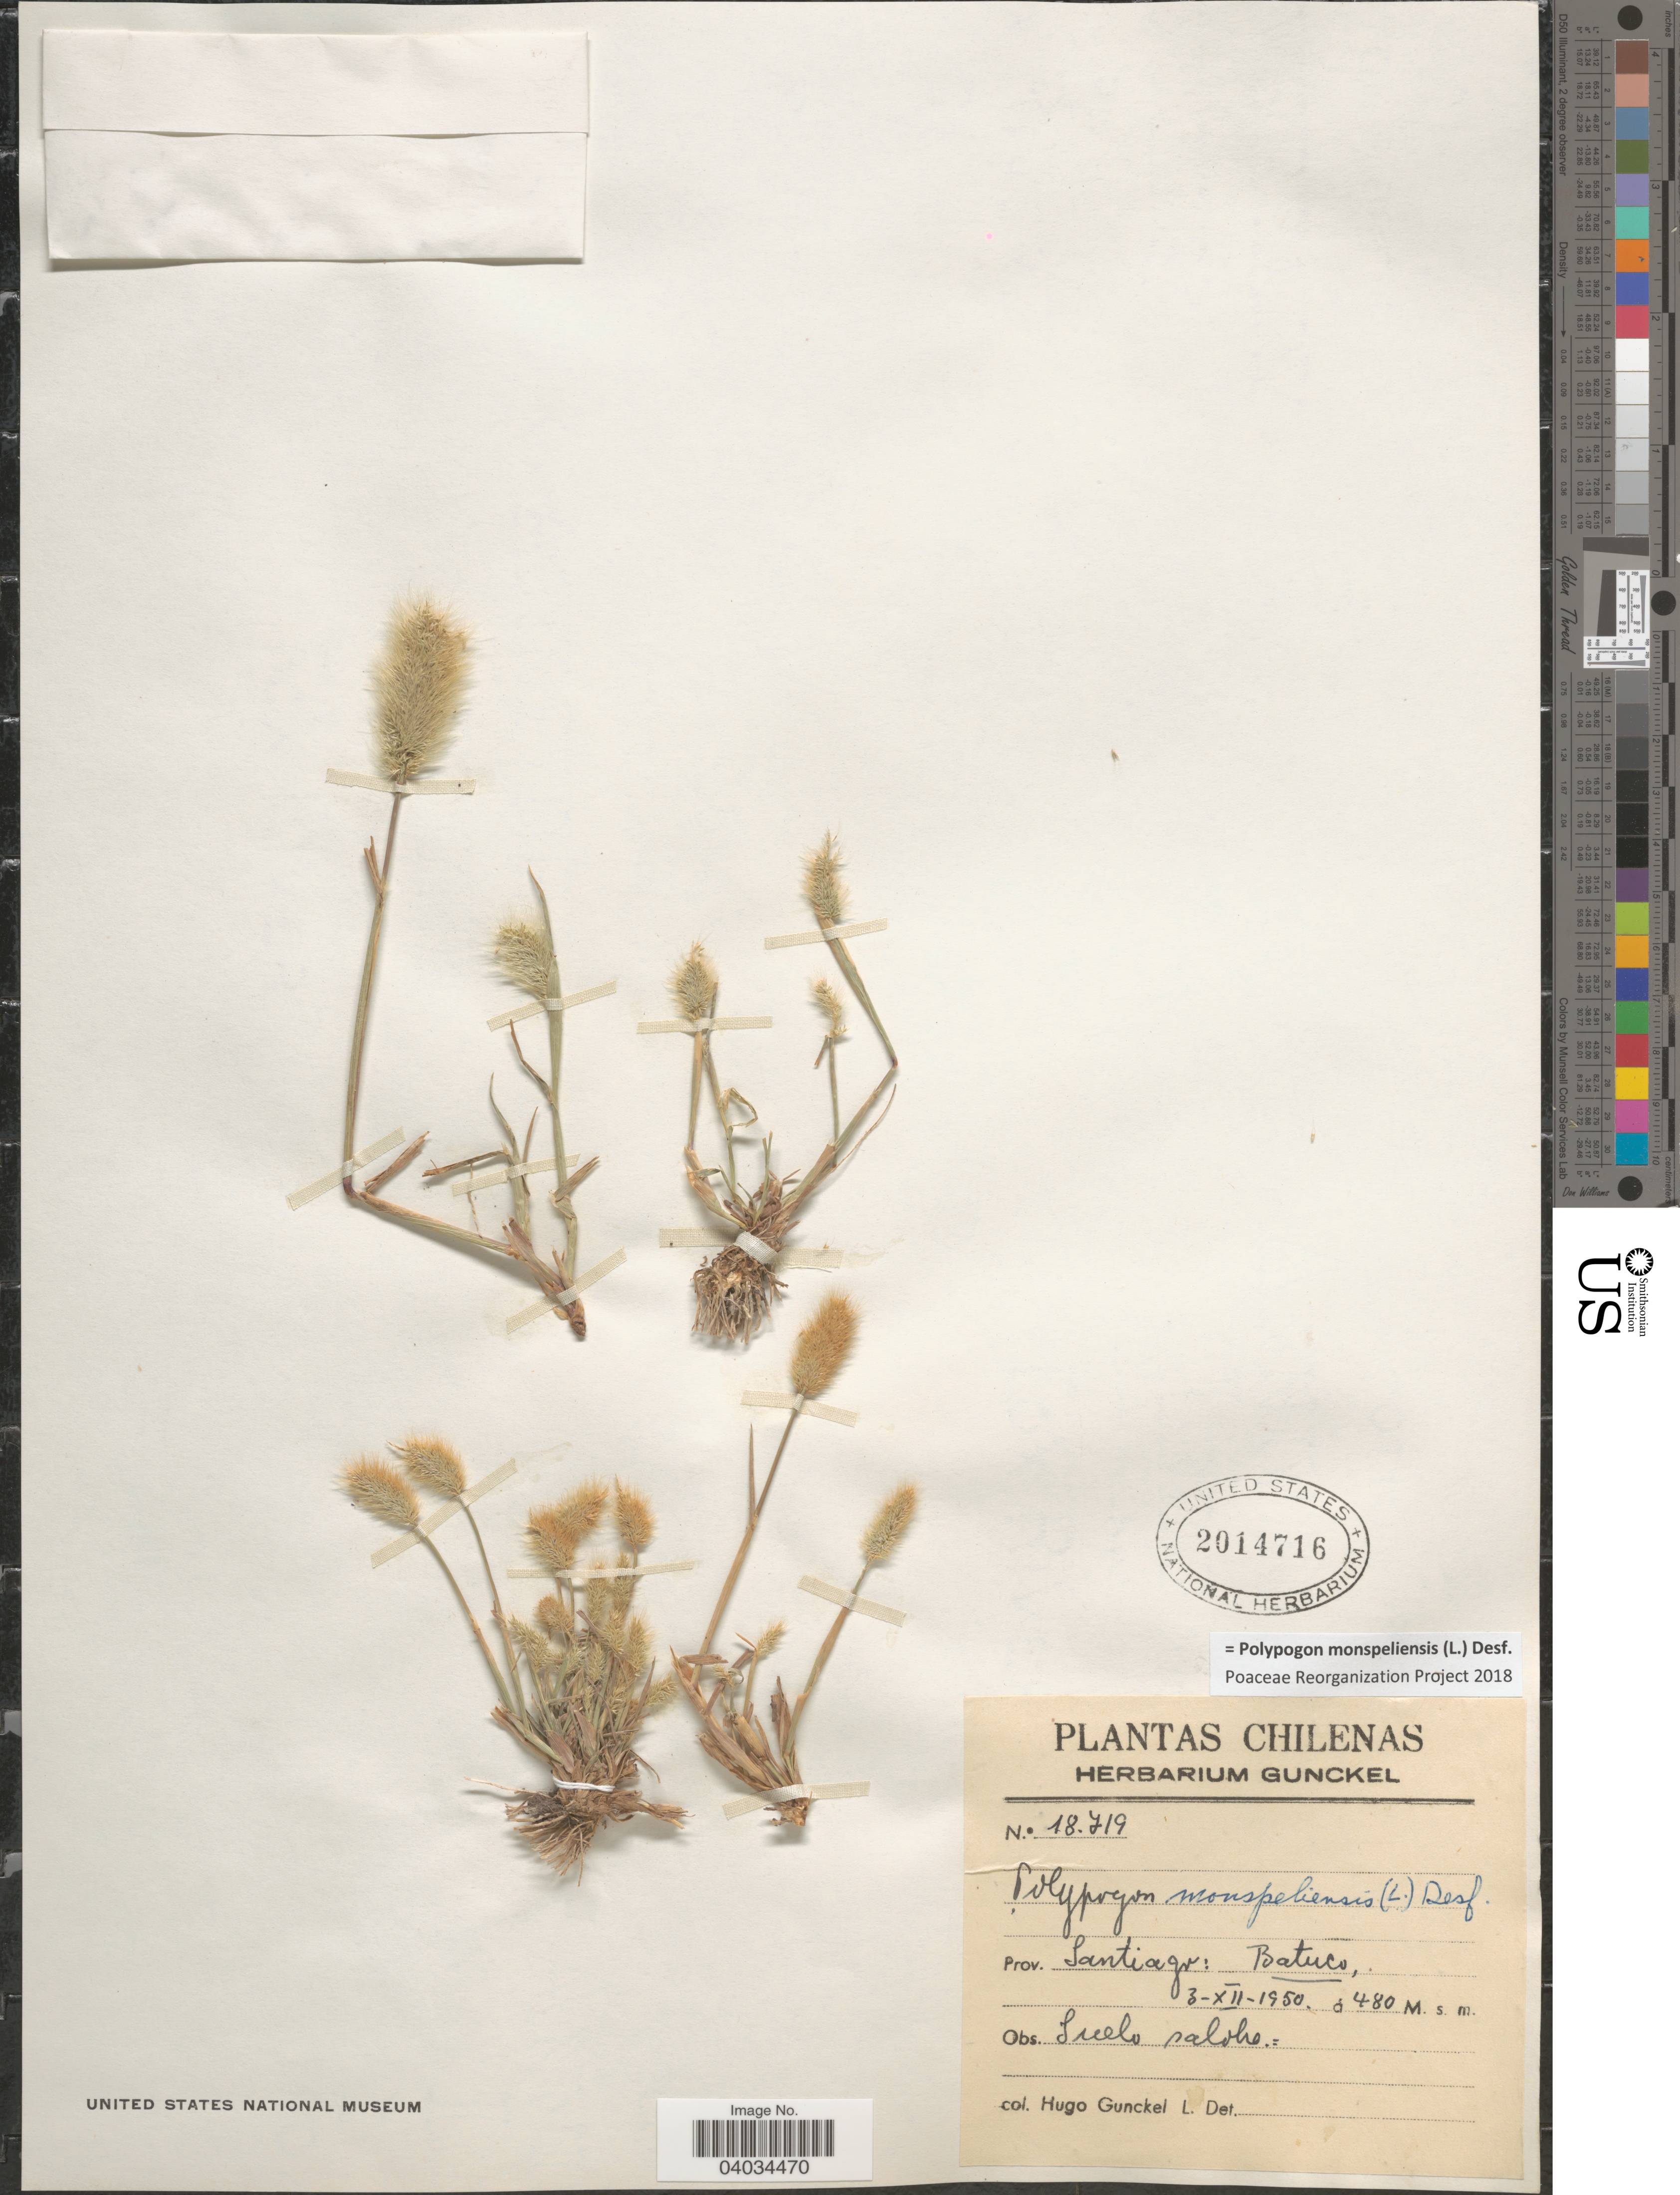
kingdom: Plantae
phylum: Tracheophyta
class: Liliopsida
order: Poales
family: Poaceae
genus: Polypogon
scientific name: Polypogon monspeliensis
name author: (L.) Desf.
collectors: H. Gunckel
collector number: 18719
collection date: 1950-12-03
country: Chile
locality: Prov. Santiago: Batuco.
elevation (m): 480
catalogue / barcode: US 2014716